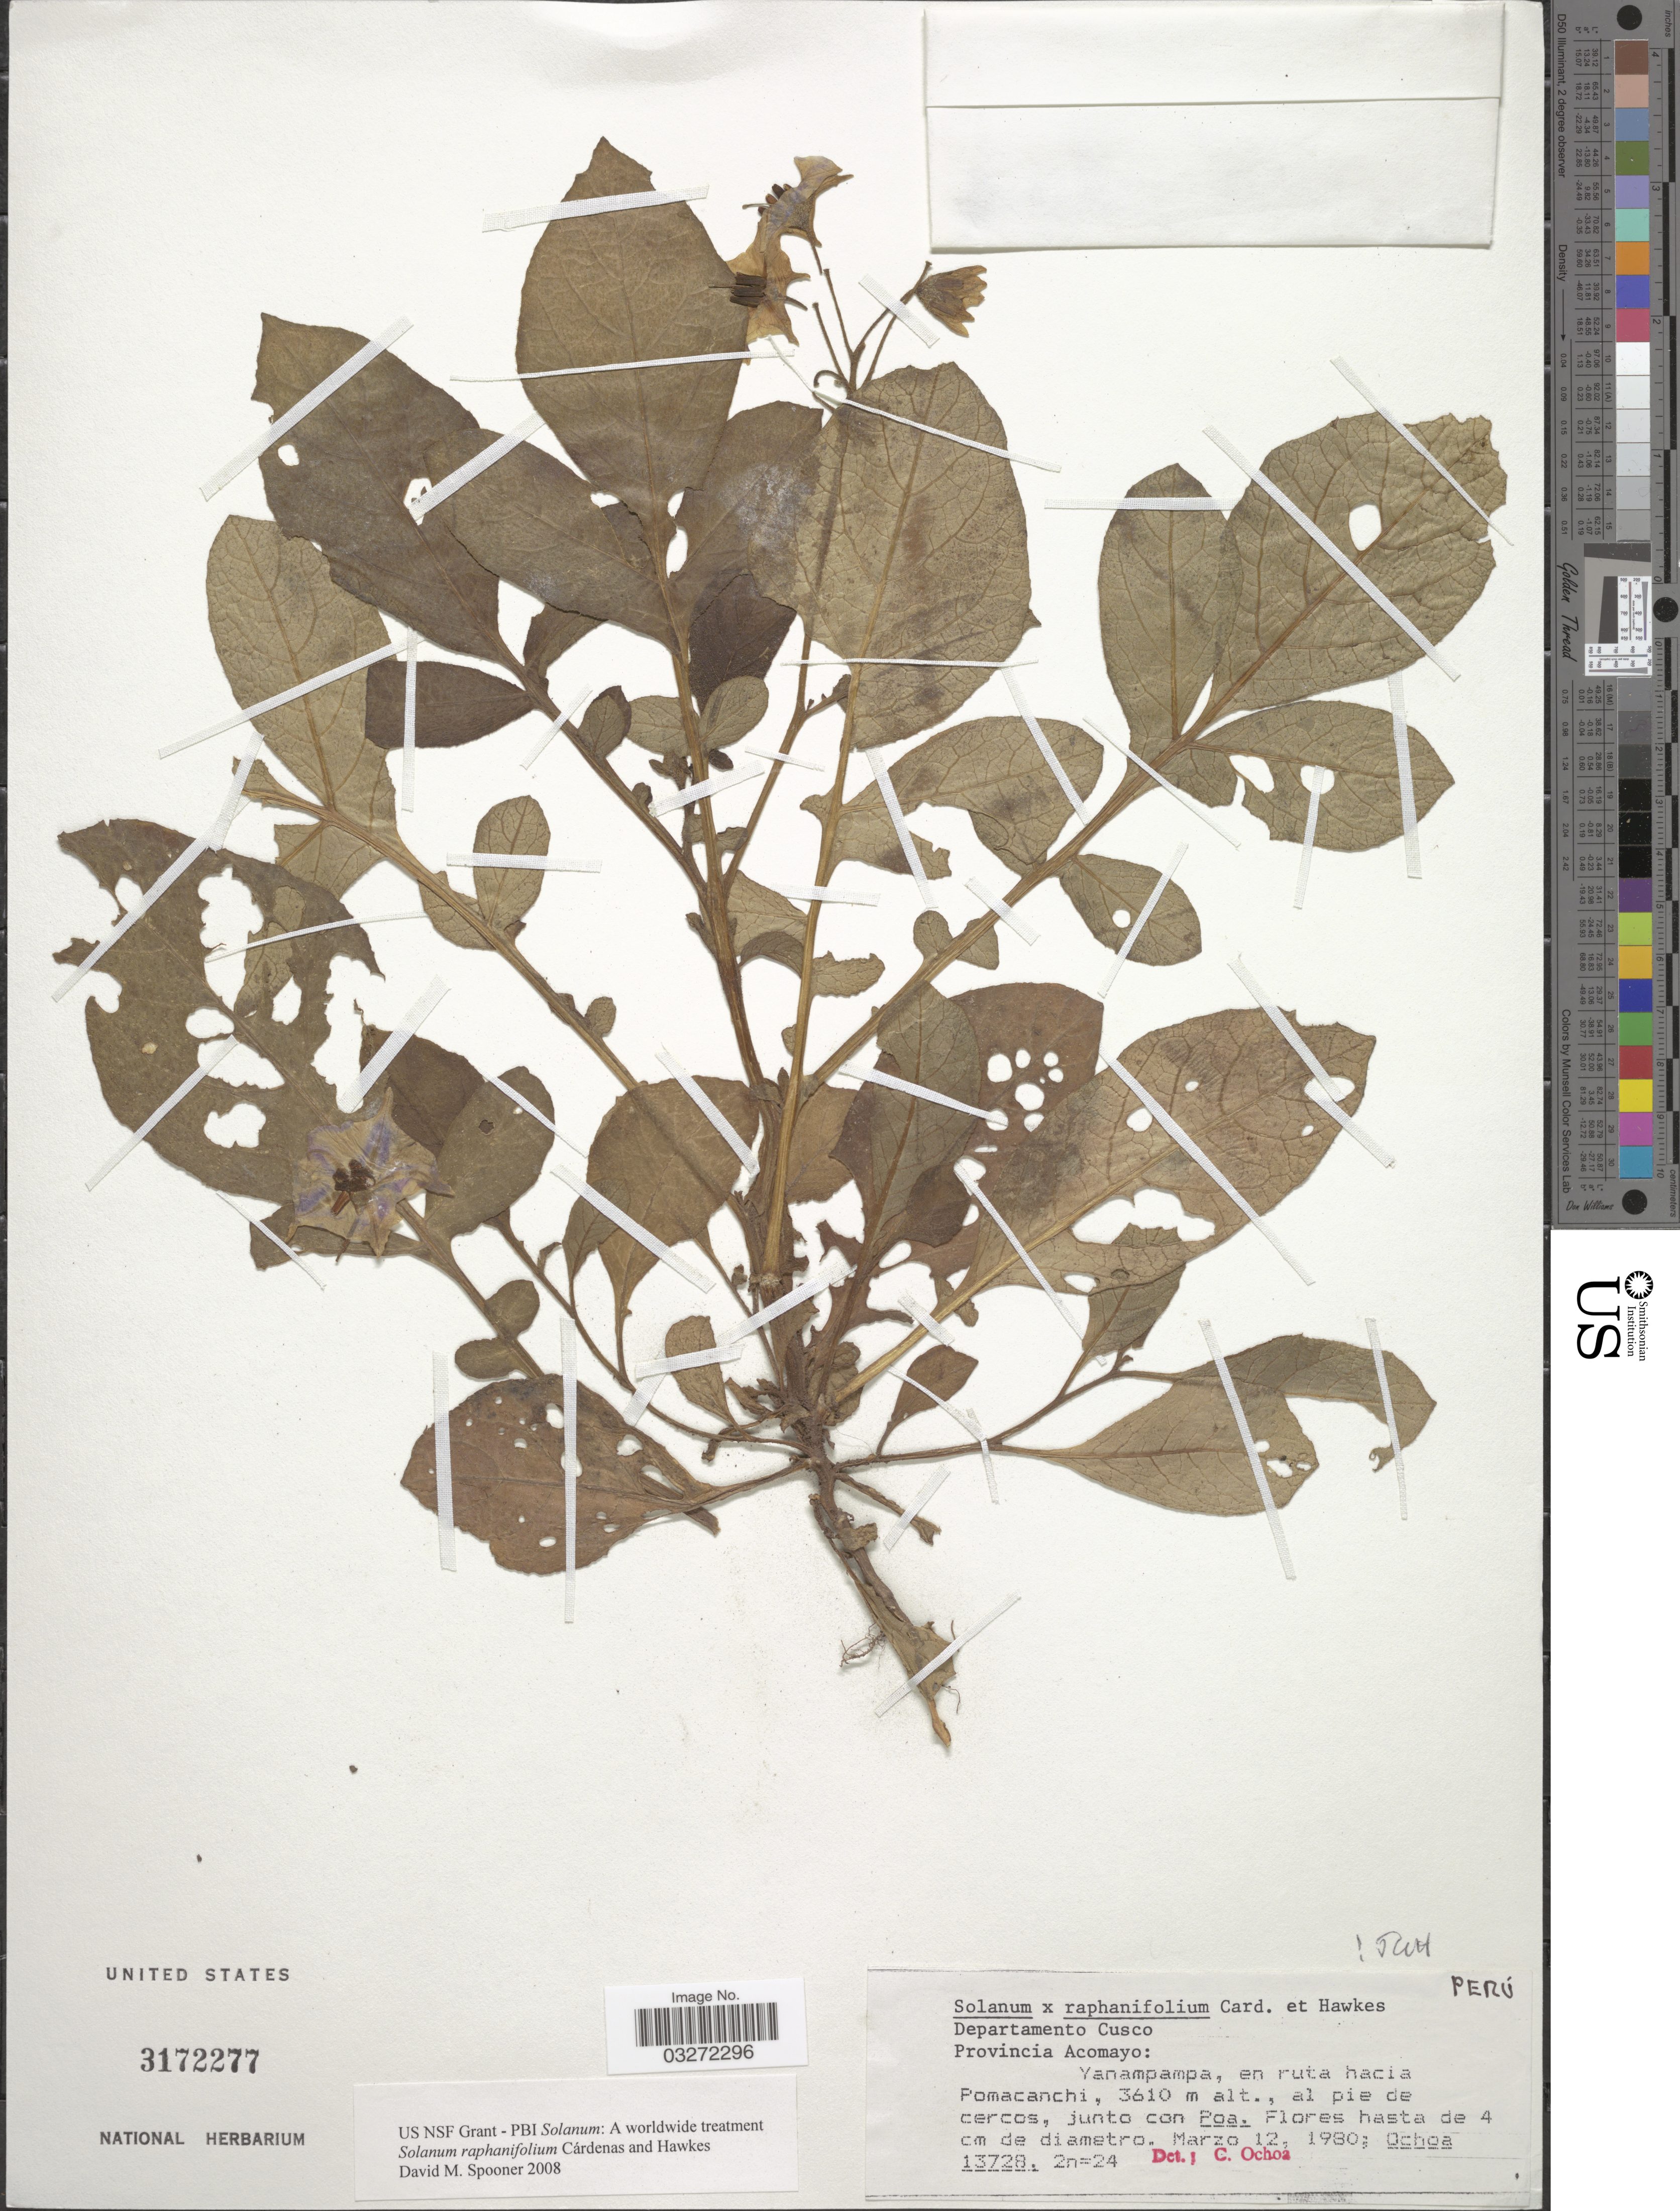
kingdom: Plantae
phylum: Tracheophyta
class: Magnoliopsida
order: Solanales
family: Solanaceae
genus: Solanum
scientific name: Solanum raphanifolium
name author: Cárdenas & Hawkes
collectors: -. Ochoa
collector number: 13728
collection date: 1980-03-12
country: Peru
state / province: Cusco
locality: Departamento Cusco, Provincia Acomayo: Yanapampa, en ruta hacia Pomacanchi, al pie de cercos, junto con Poa.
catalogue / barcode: US 3172277